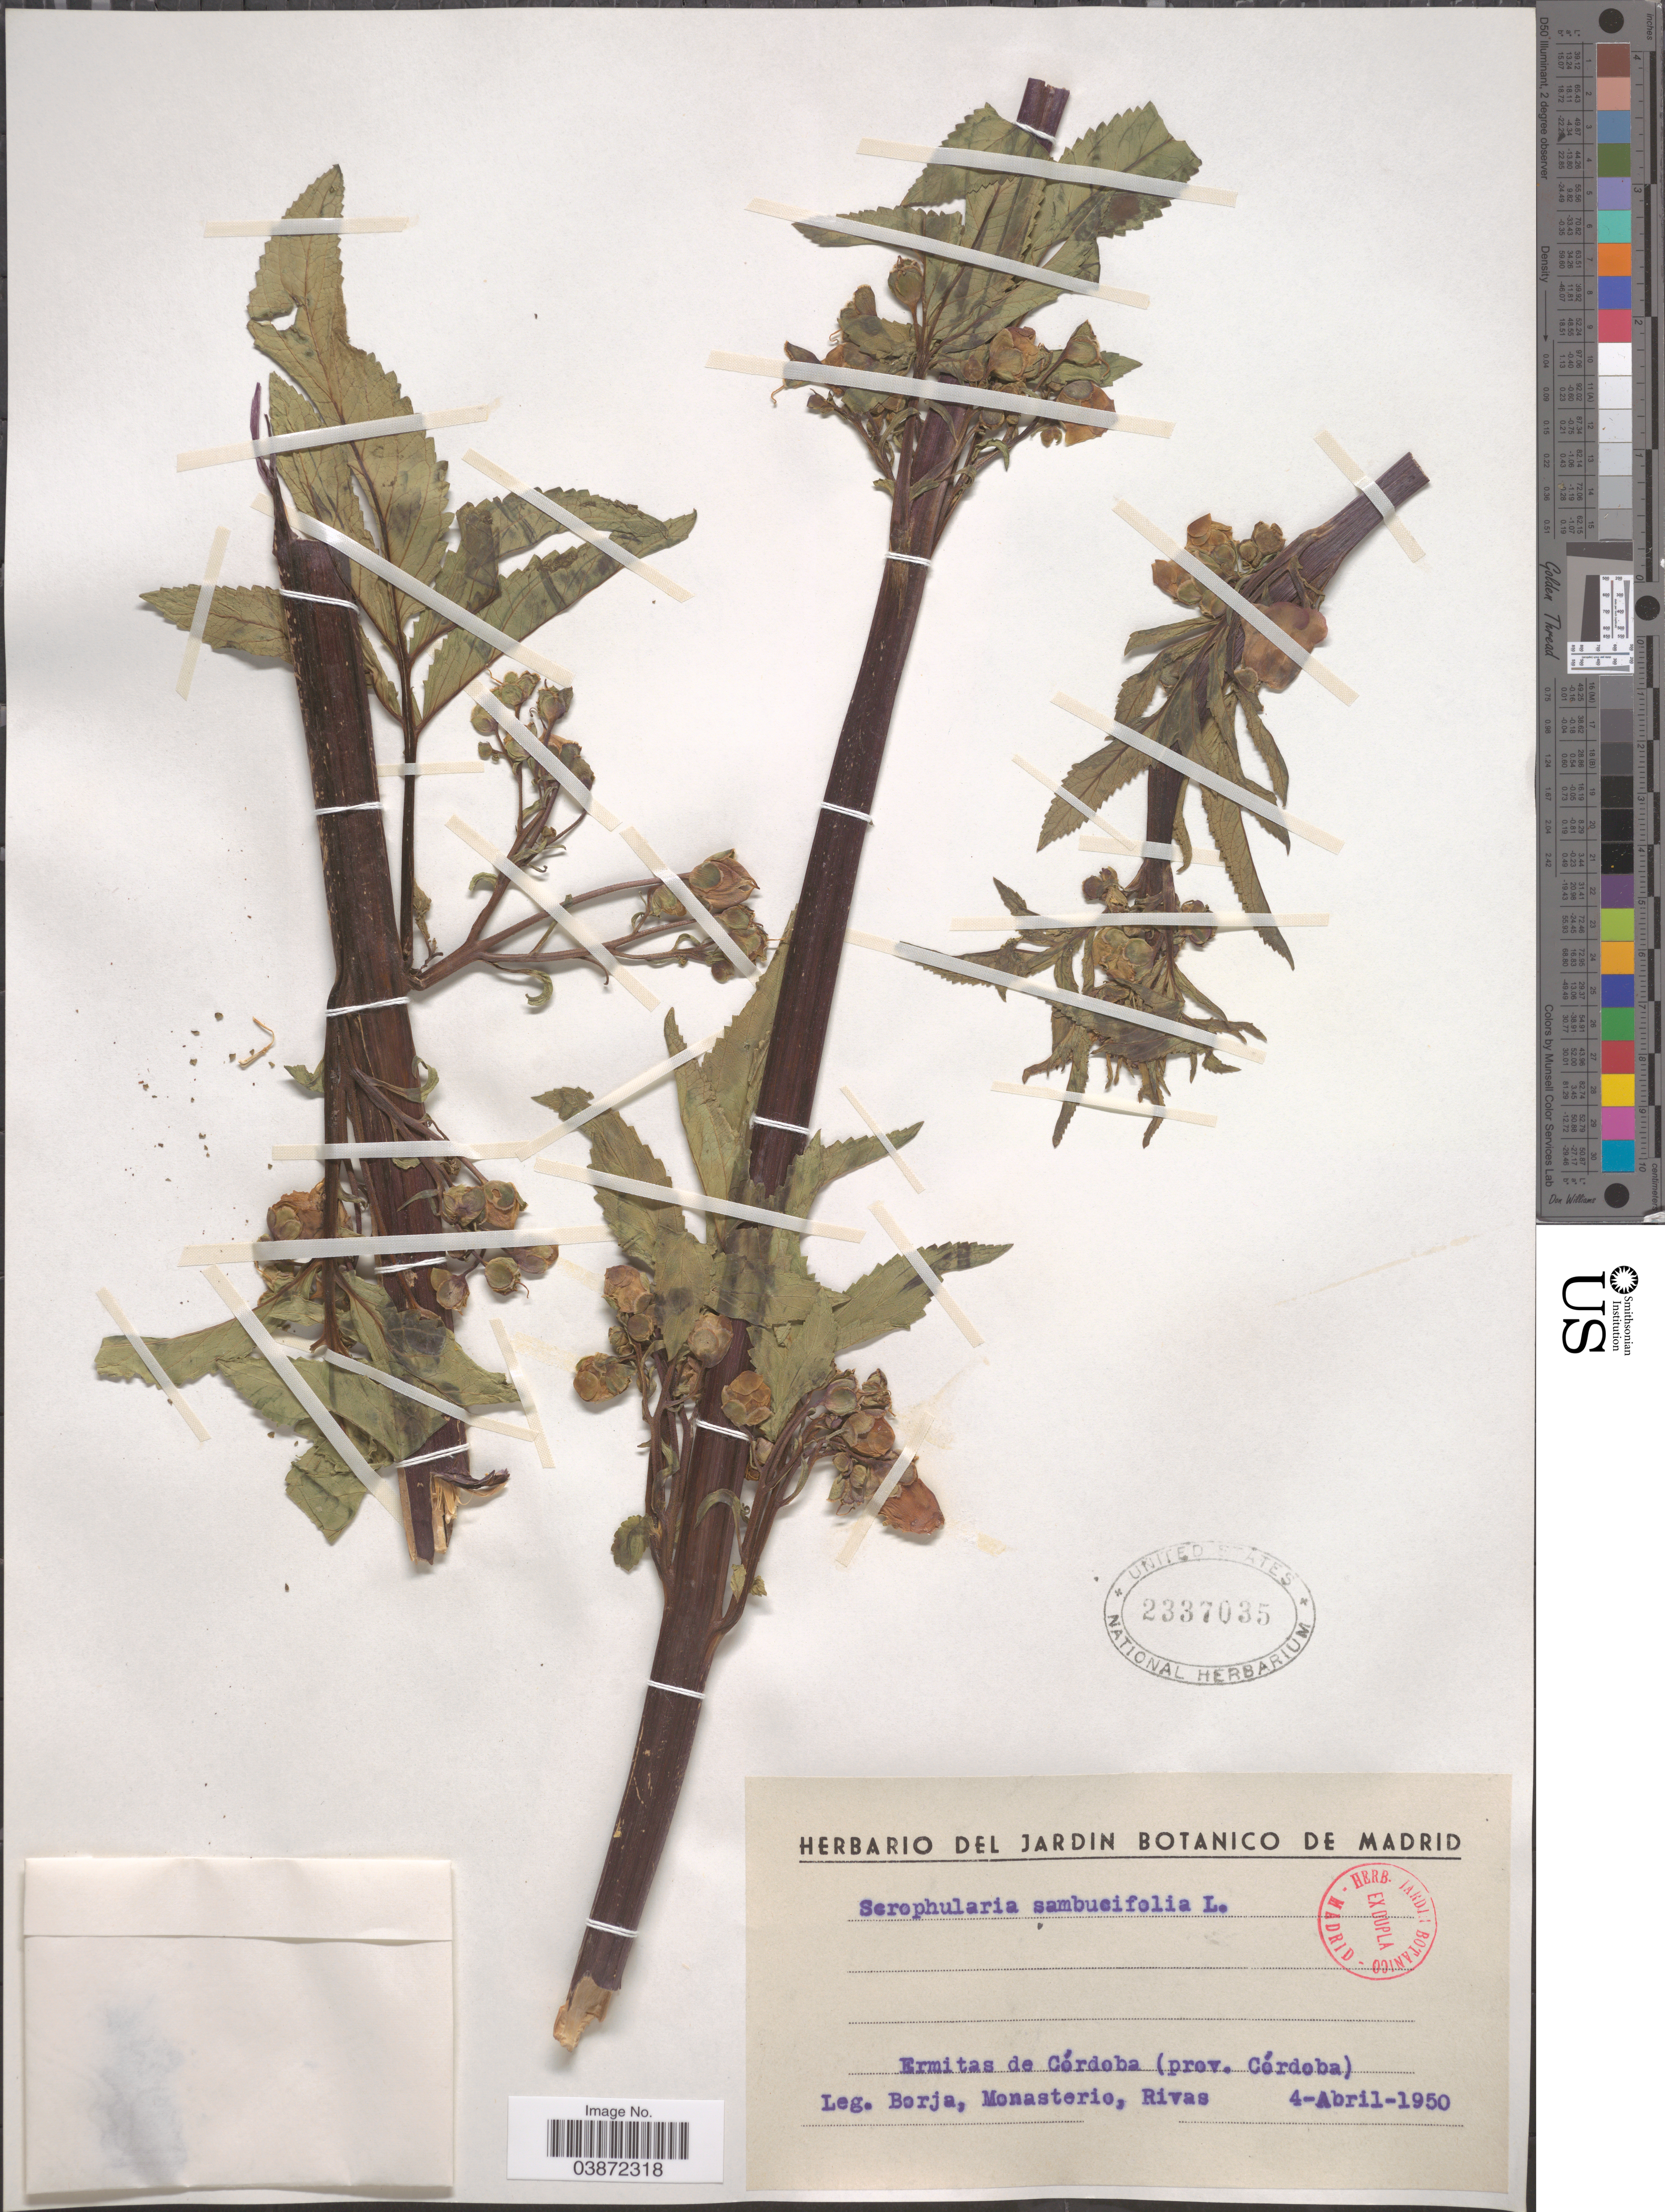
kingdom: Plantae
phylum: Tracheophyta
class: Magnoliopsida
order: Lamiales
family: Scrophulariaceae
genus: Scrophularia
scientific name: Scrophularia sambucifolia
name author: L.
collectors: -. Borja, Monasterio & Rivas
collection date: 1950-04-04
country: Spain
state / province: Madrid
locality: Ermitas de Córdoba (prov. Córdoba).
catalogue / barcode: US 2337035